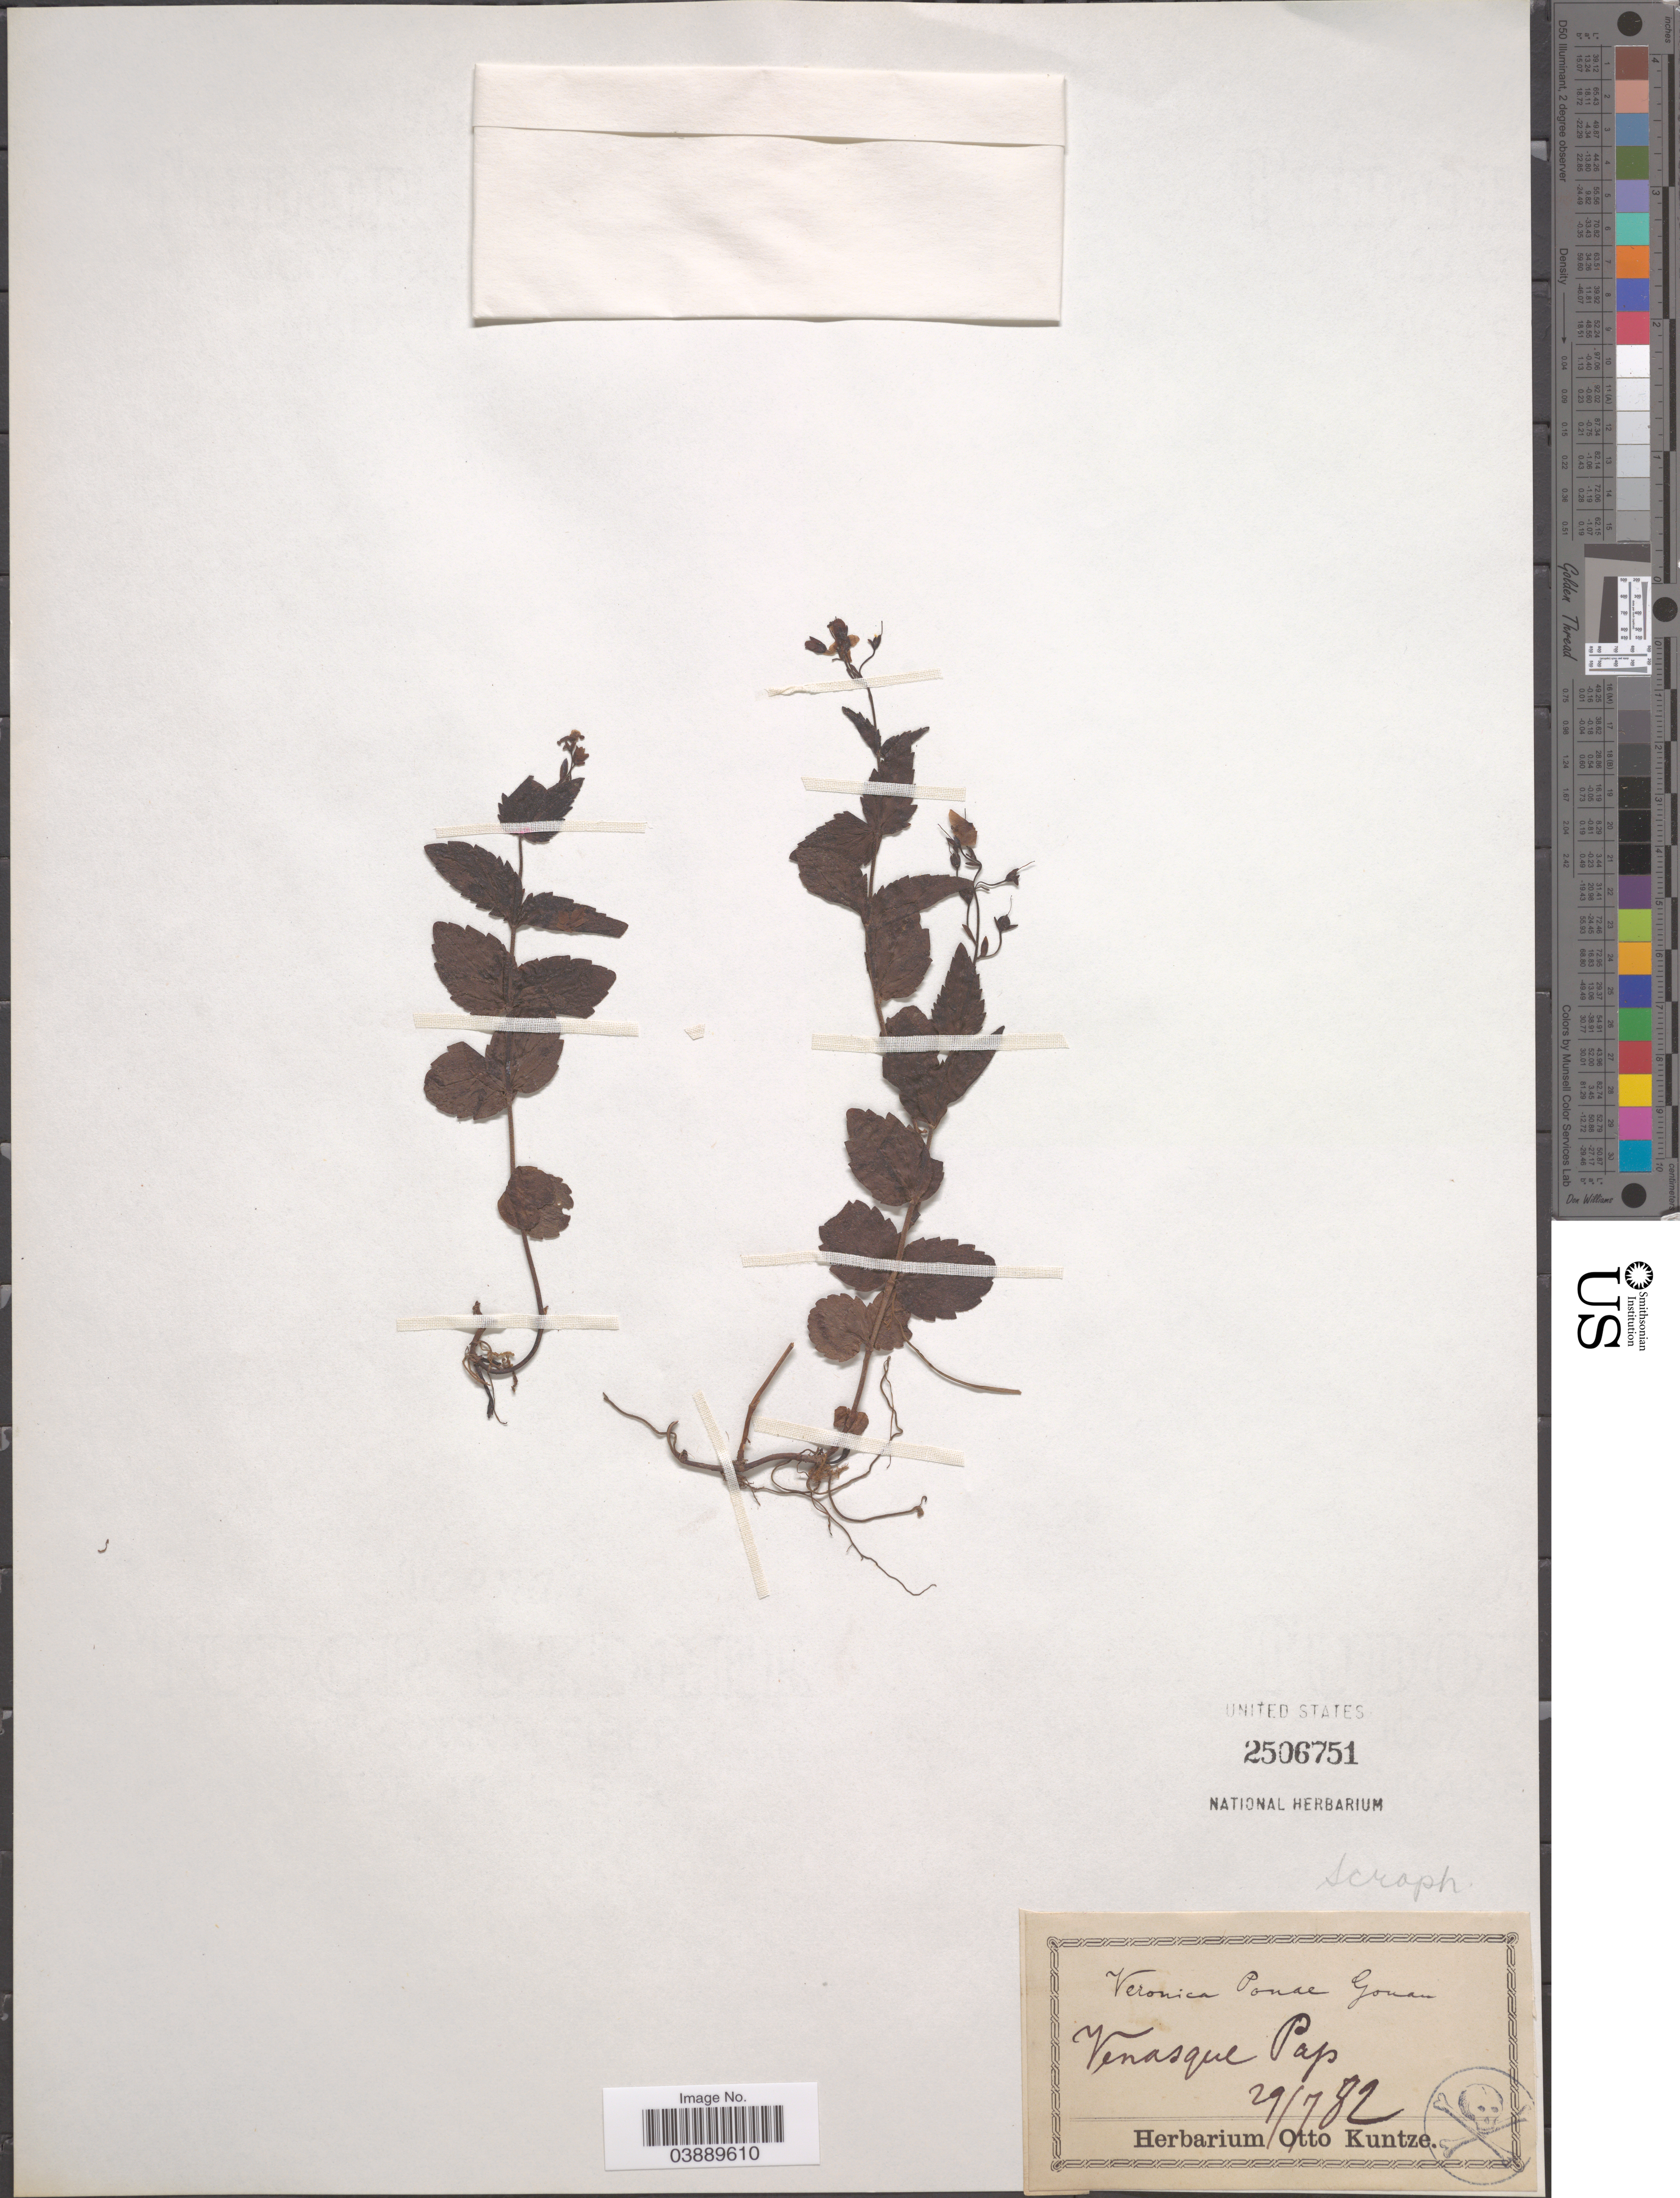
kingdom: Plantae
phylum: Tracheophyta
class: Magnoliopsida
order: Lamiales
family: Plantaginaceae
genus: Veronica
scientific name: Veronica ponae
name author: Gouan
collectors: ex herb. Otto Kuntze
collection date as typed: Transcribed d/m/y: 29/7/82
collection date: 1882-07-29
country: France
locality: Venasque Pass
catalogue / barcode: US 2506751